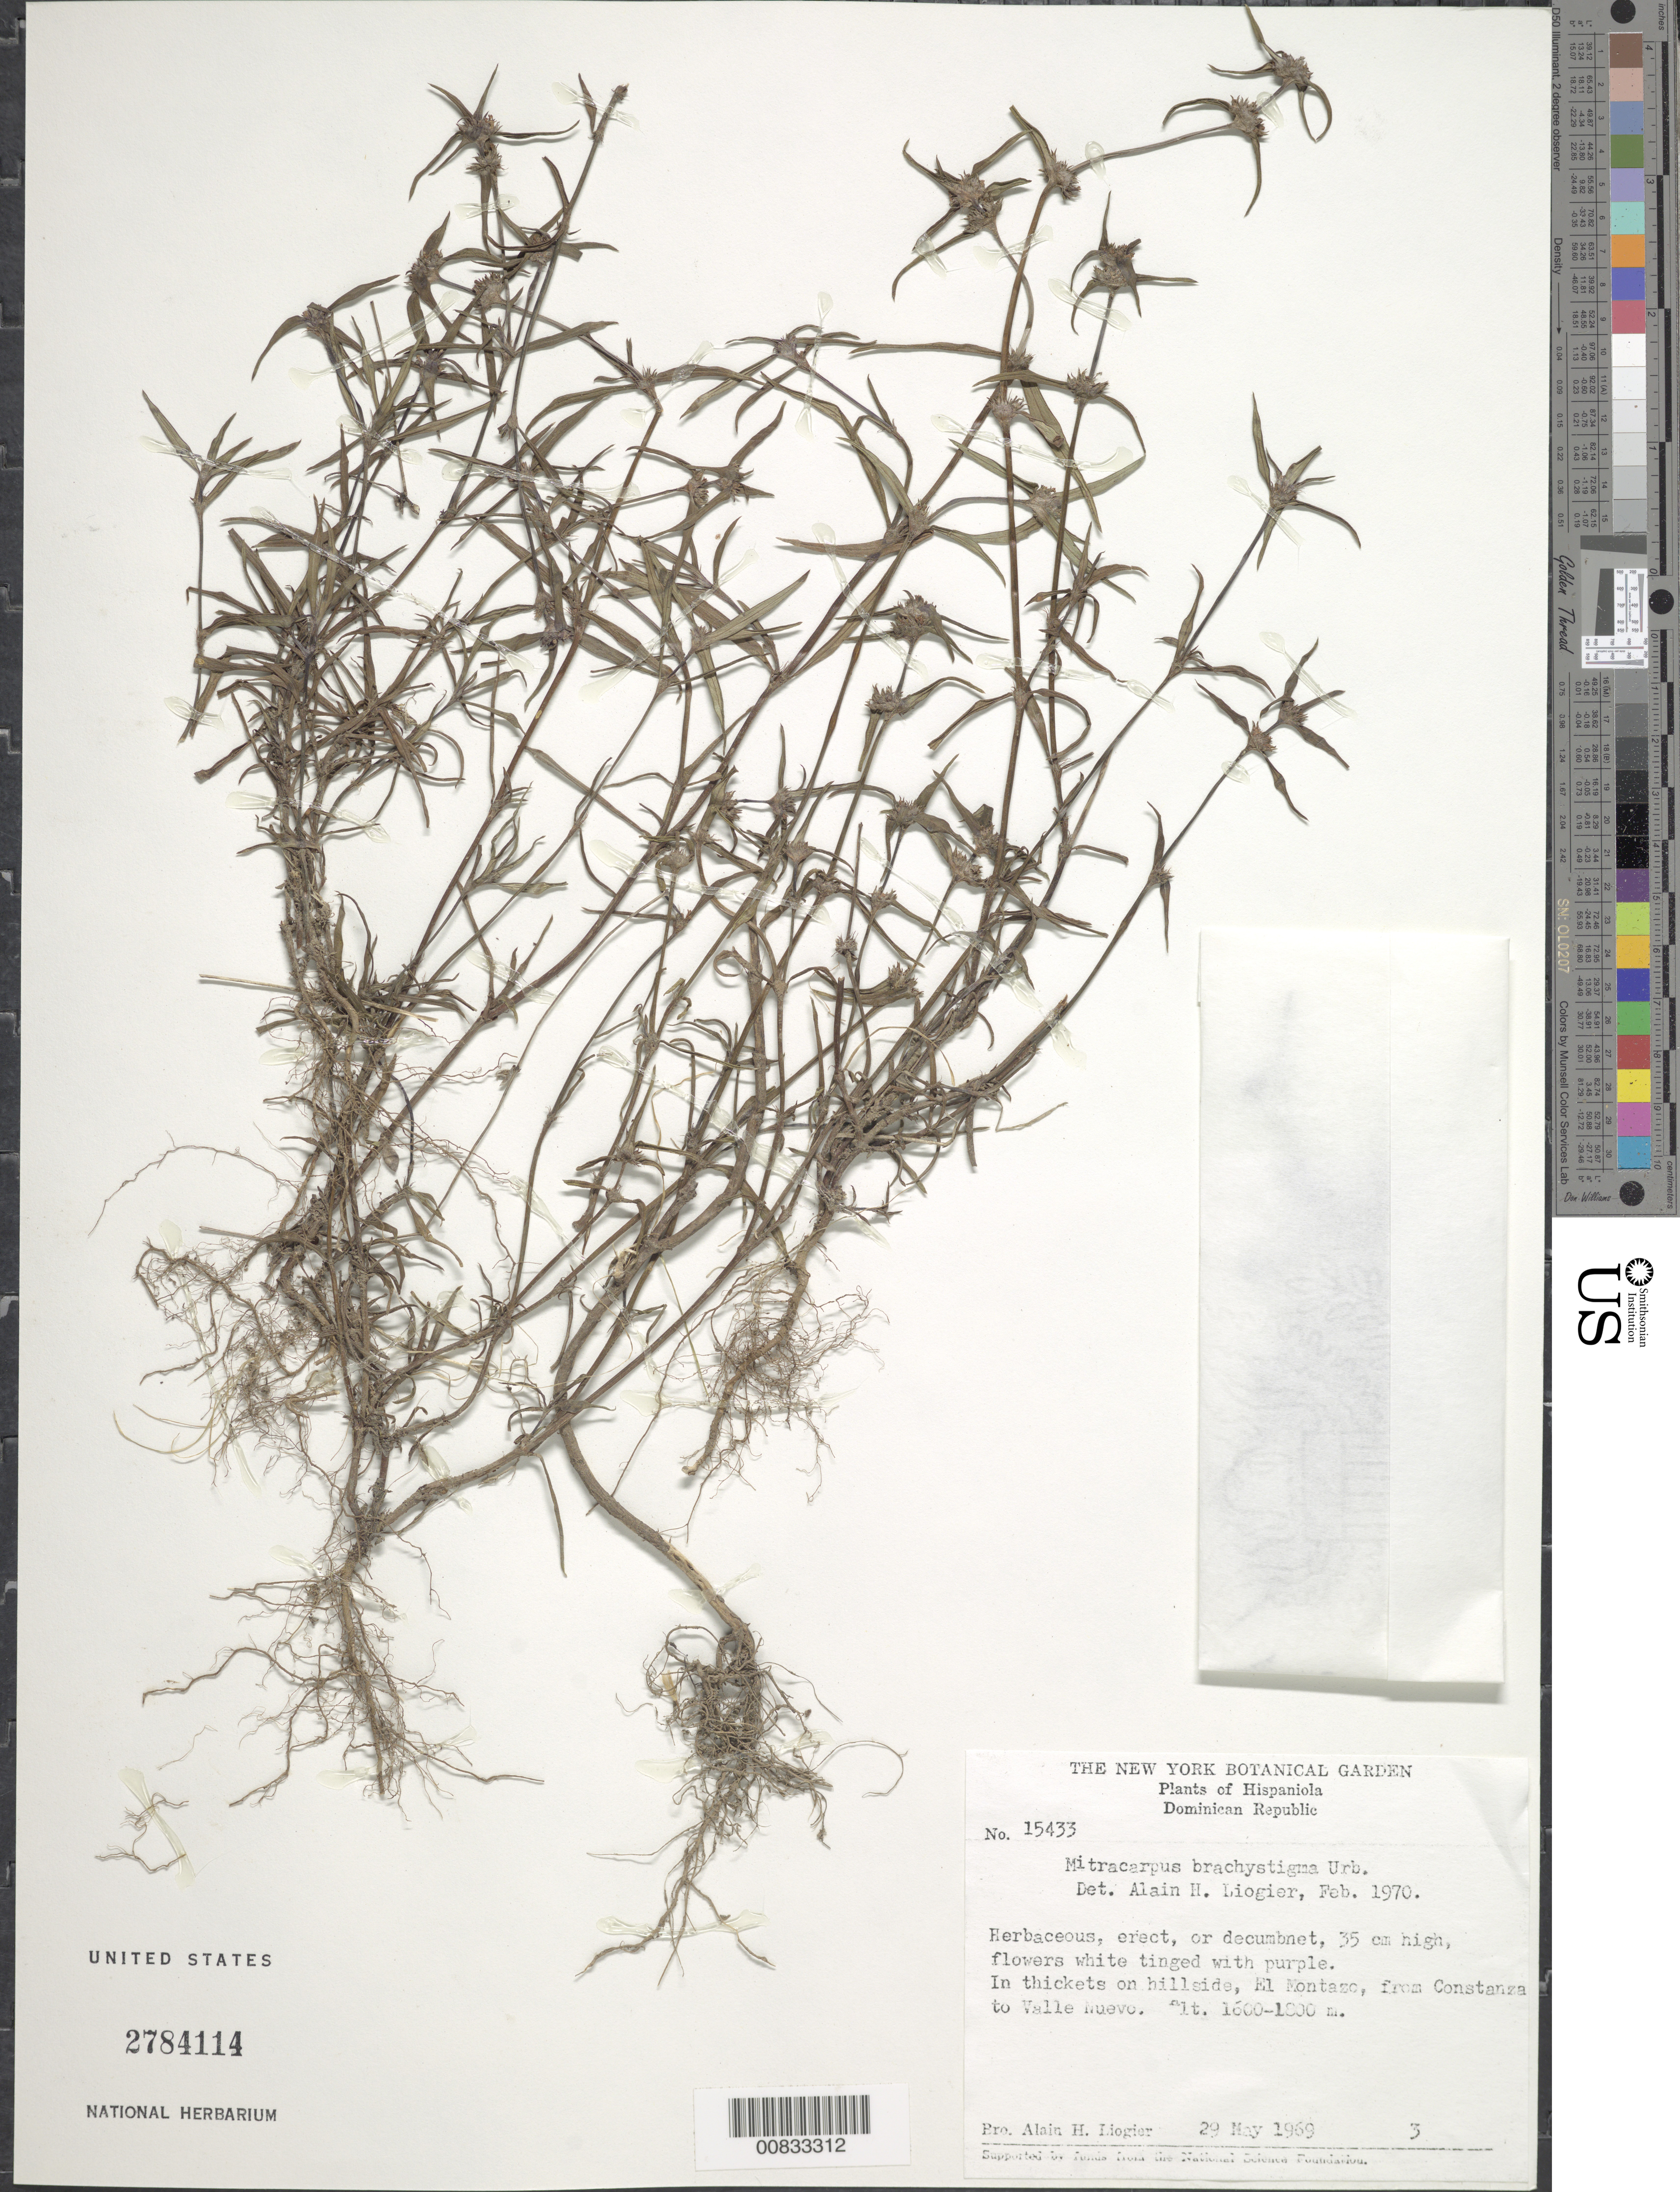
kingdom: Plantae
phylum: Tracheophyta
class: Magnoliopsida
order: Gentianales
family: Rubiaceae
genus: Mitracarpus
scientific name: Mitracarpus brachystigma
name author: Urb.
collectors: A. H. Liogier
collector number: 15433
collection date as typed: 29 May 1969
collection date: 1969-05-29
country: Dominican Republic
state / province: La Vega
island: Hispaniola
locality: El Montazo, from Constanza to Valle Nuevo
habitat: In thickets on hillside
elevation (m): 1600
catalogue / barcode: US 2784114